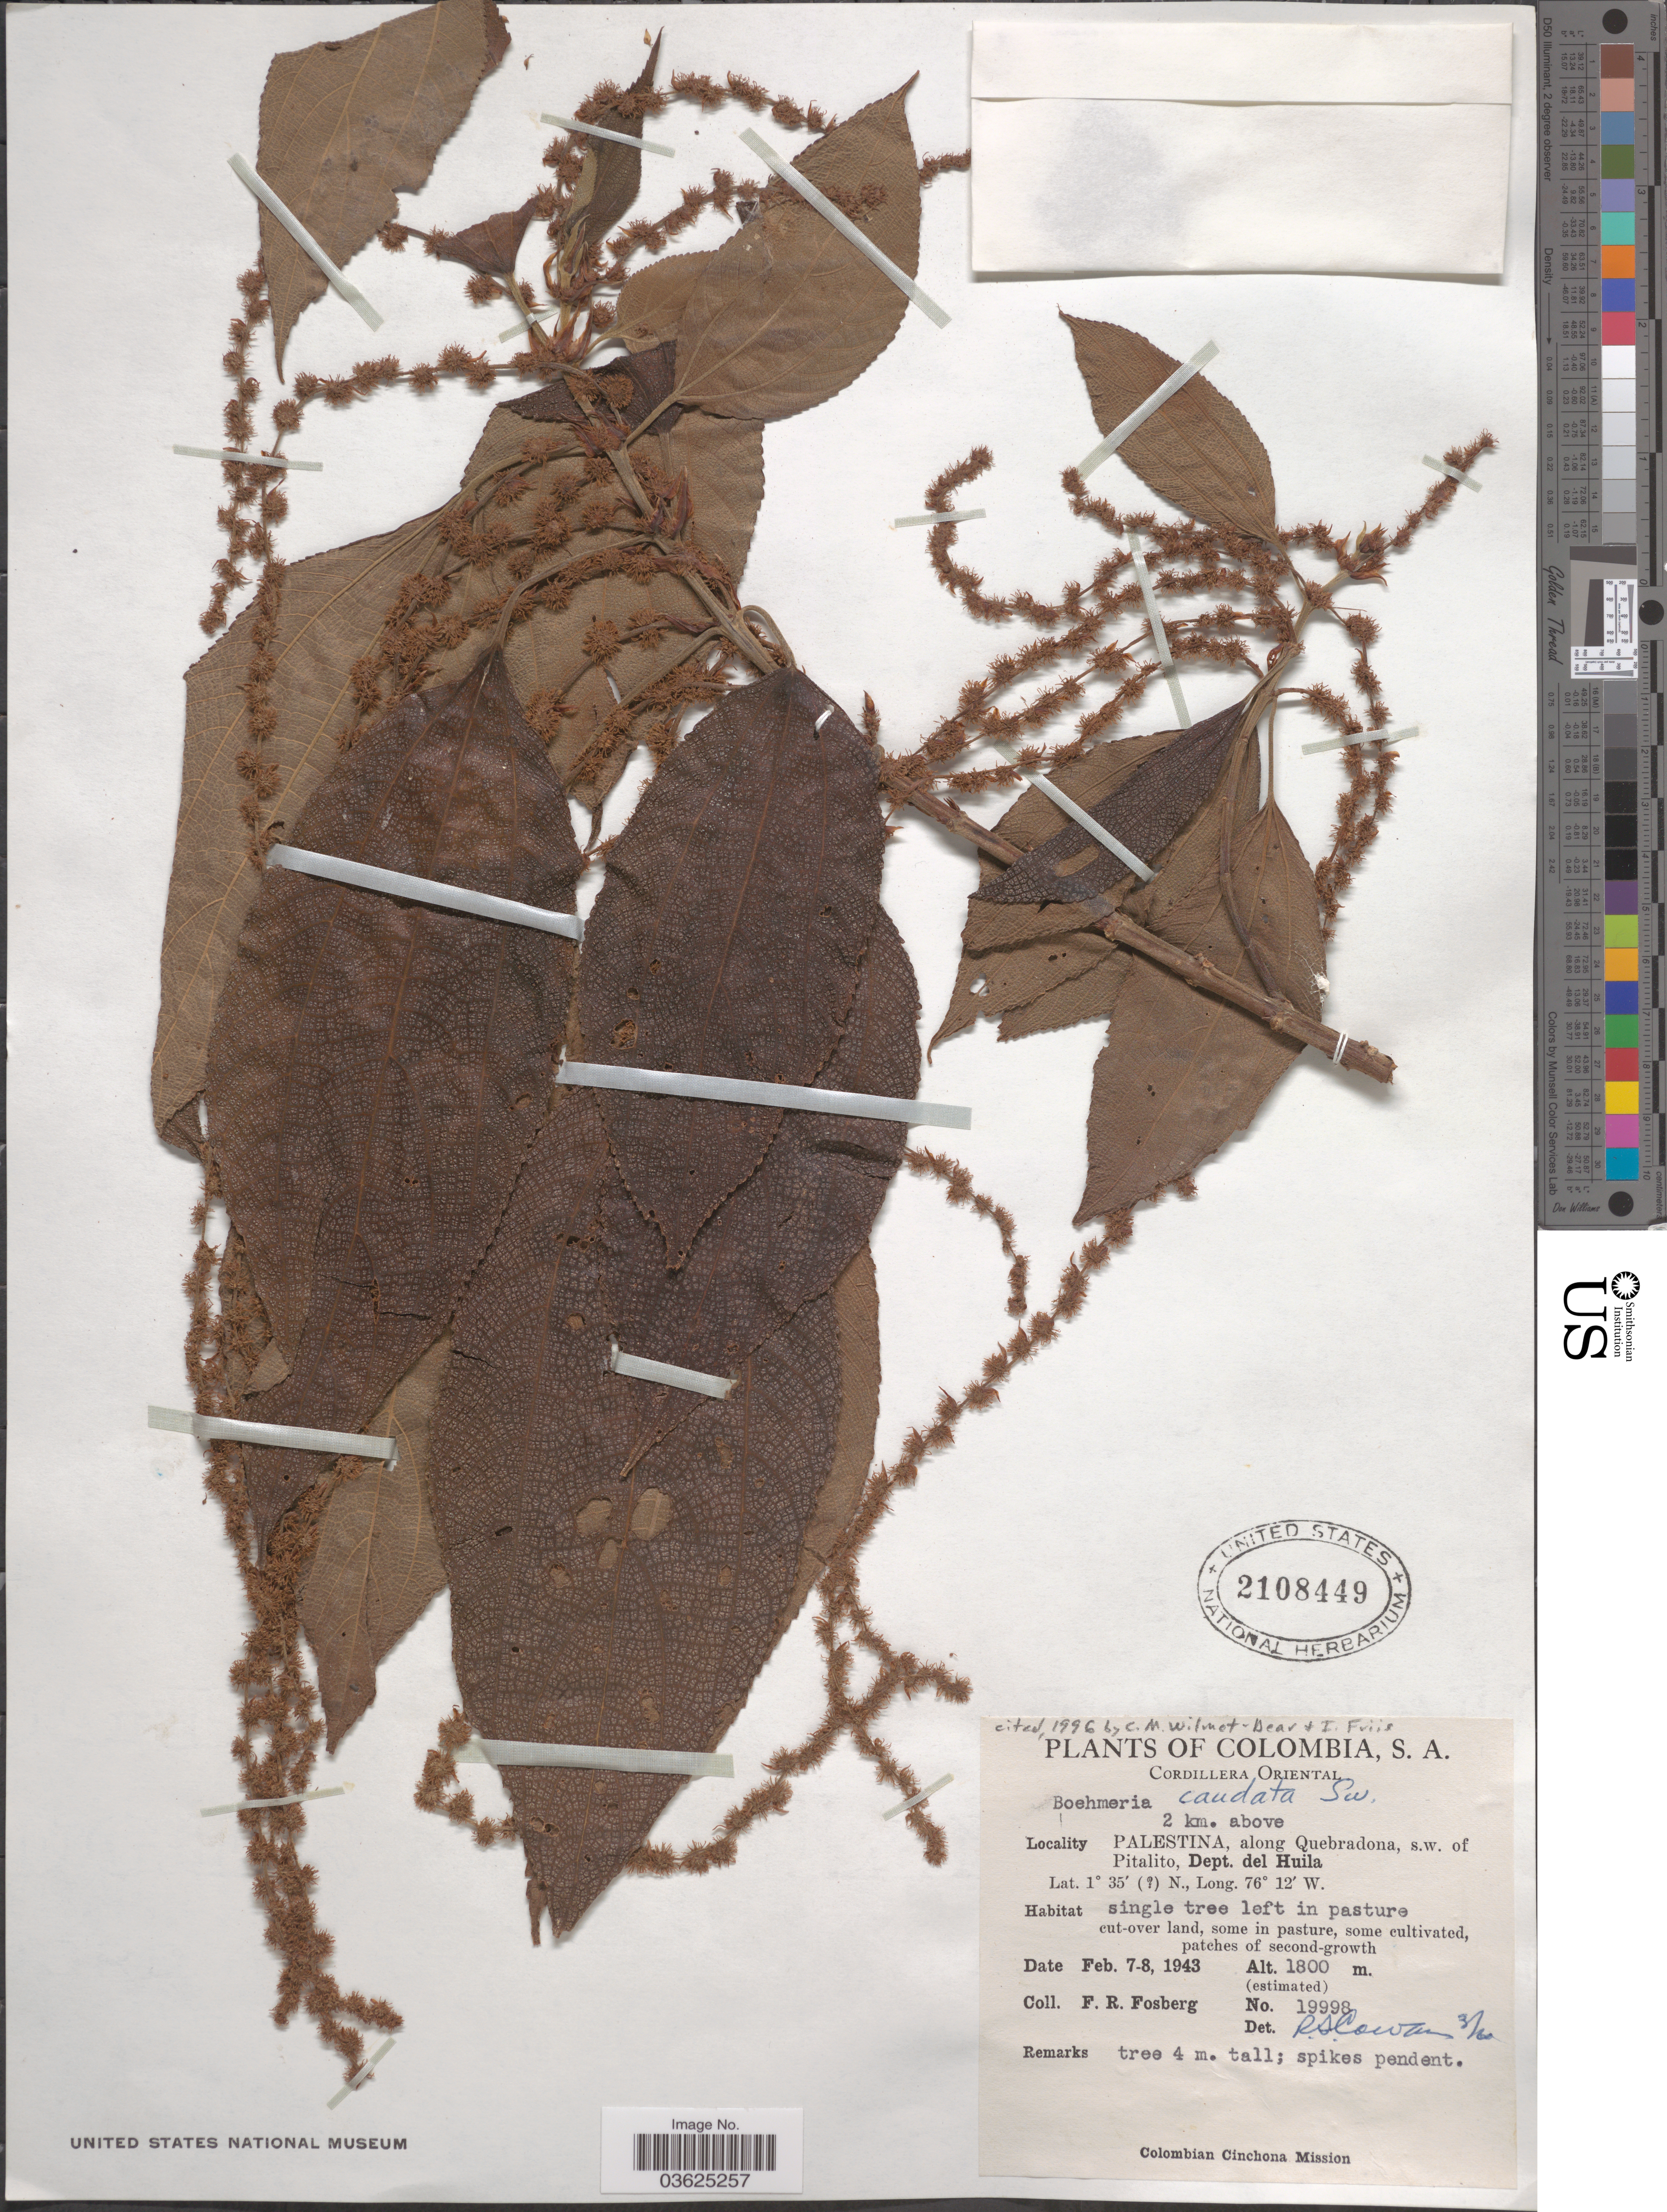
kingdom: Plantae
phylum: Tracheophyta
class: Magnoliopsida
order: Rosales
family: Urticaceae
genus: Boehmeria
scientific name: Boehmeria caudata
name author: Sw.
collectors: F. R. Fosberg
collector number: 19998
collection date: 1943-02-07/1943-02-08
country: Colombia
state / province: Huila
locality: Cordillera Oriental. 2 km. above Palestina, along Quebradona, s.w. of Pitalito, Dept. del Huila.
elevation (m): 1800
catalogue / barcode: US 2108449